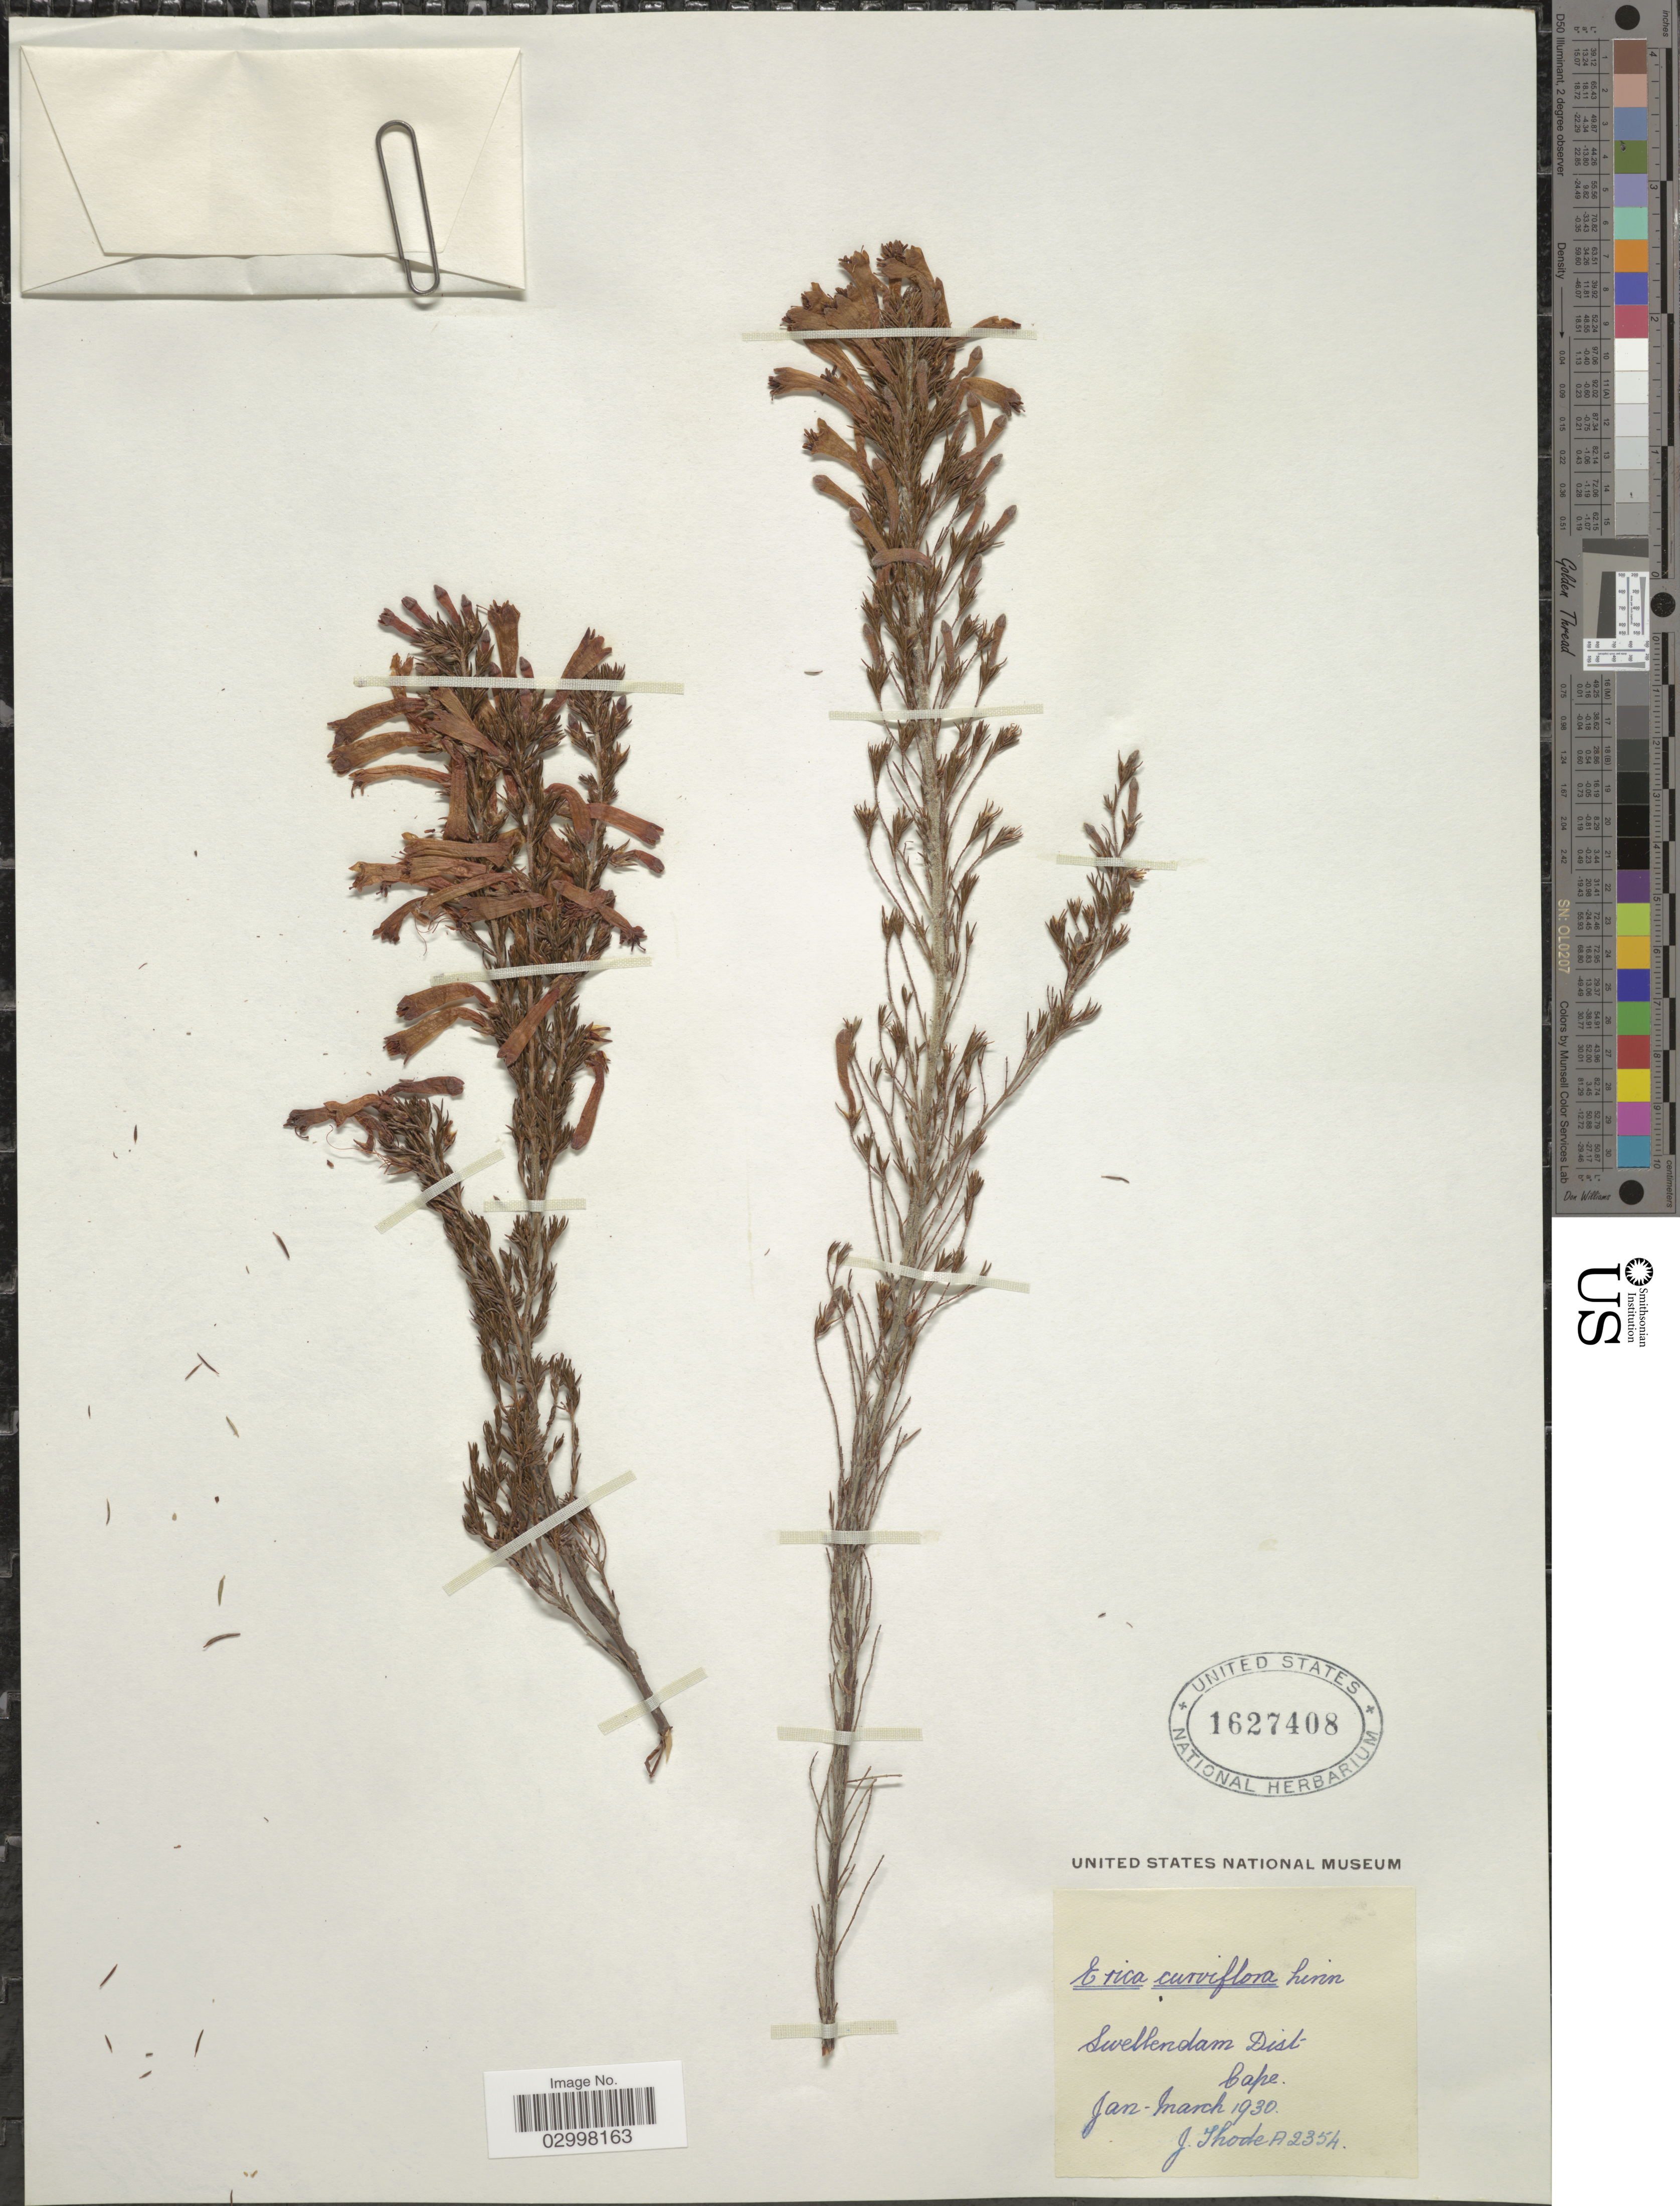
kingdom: Plantae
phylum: Tracheophyta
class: Magnoliopsida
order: Ericales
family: Ericaceae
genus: Erica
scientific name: Erica curviflora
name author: L.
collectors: J. Thode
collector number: A2354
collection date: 1930-01/1930-03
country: South Africa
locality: Swellendam Dist. Cape.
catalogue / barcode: US 1627408